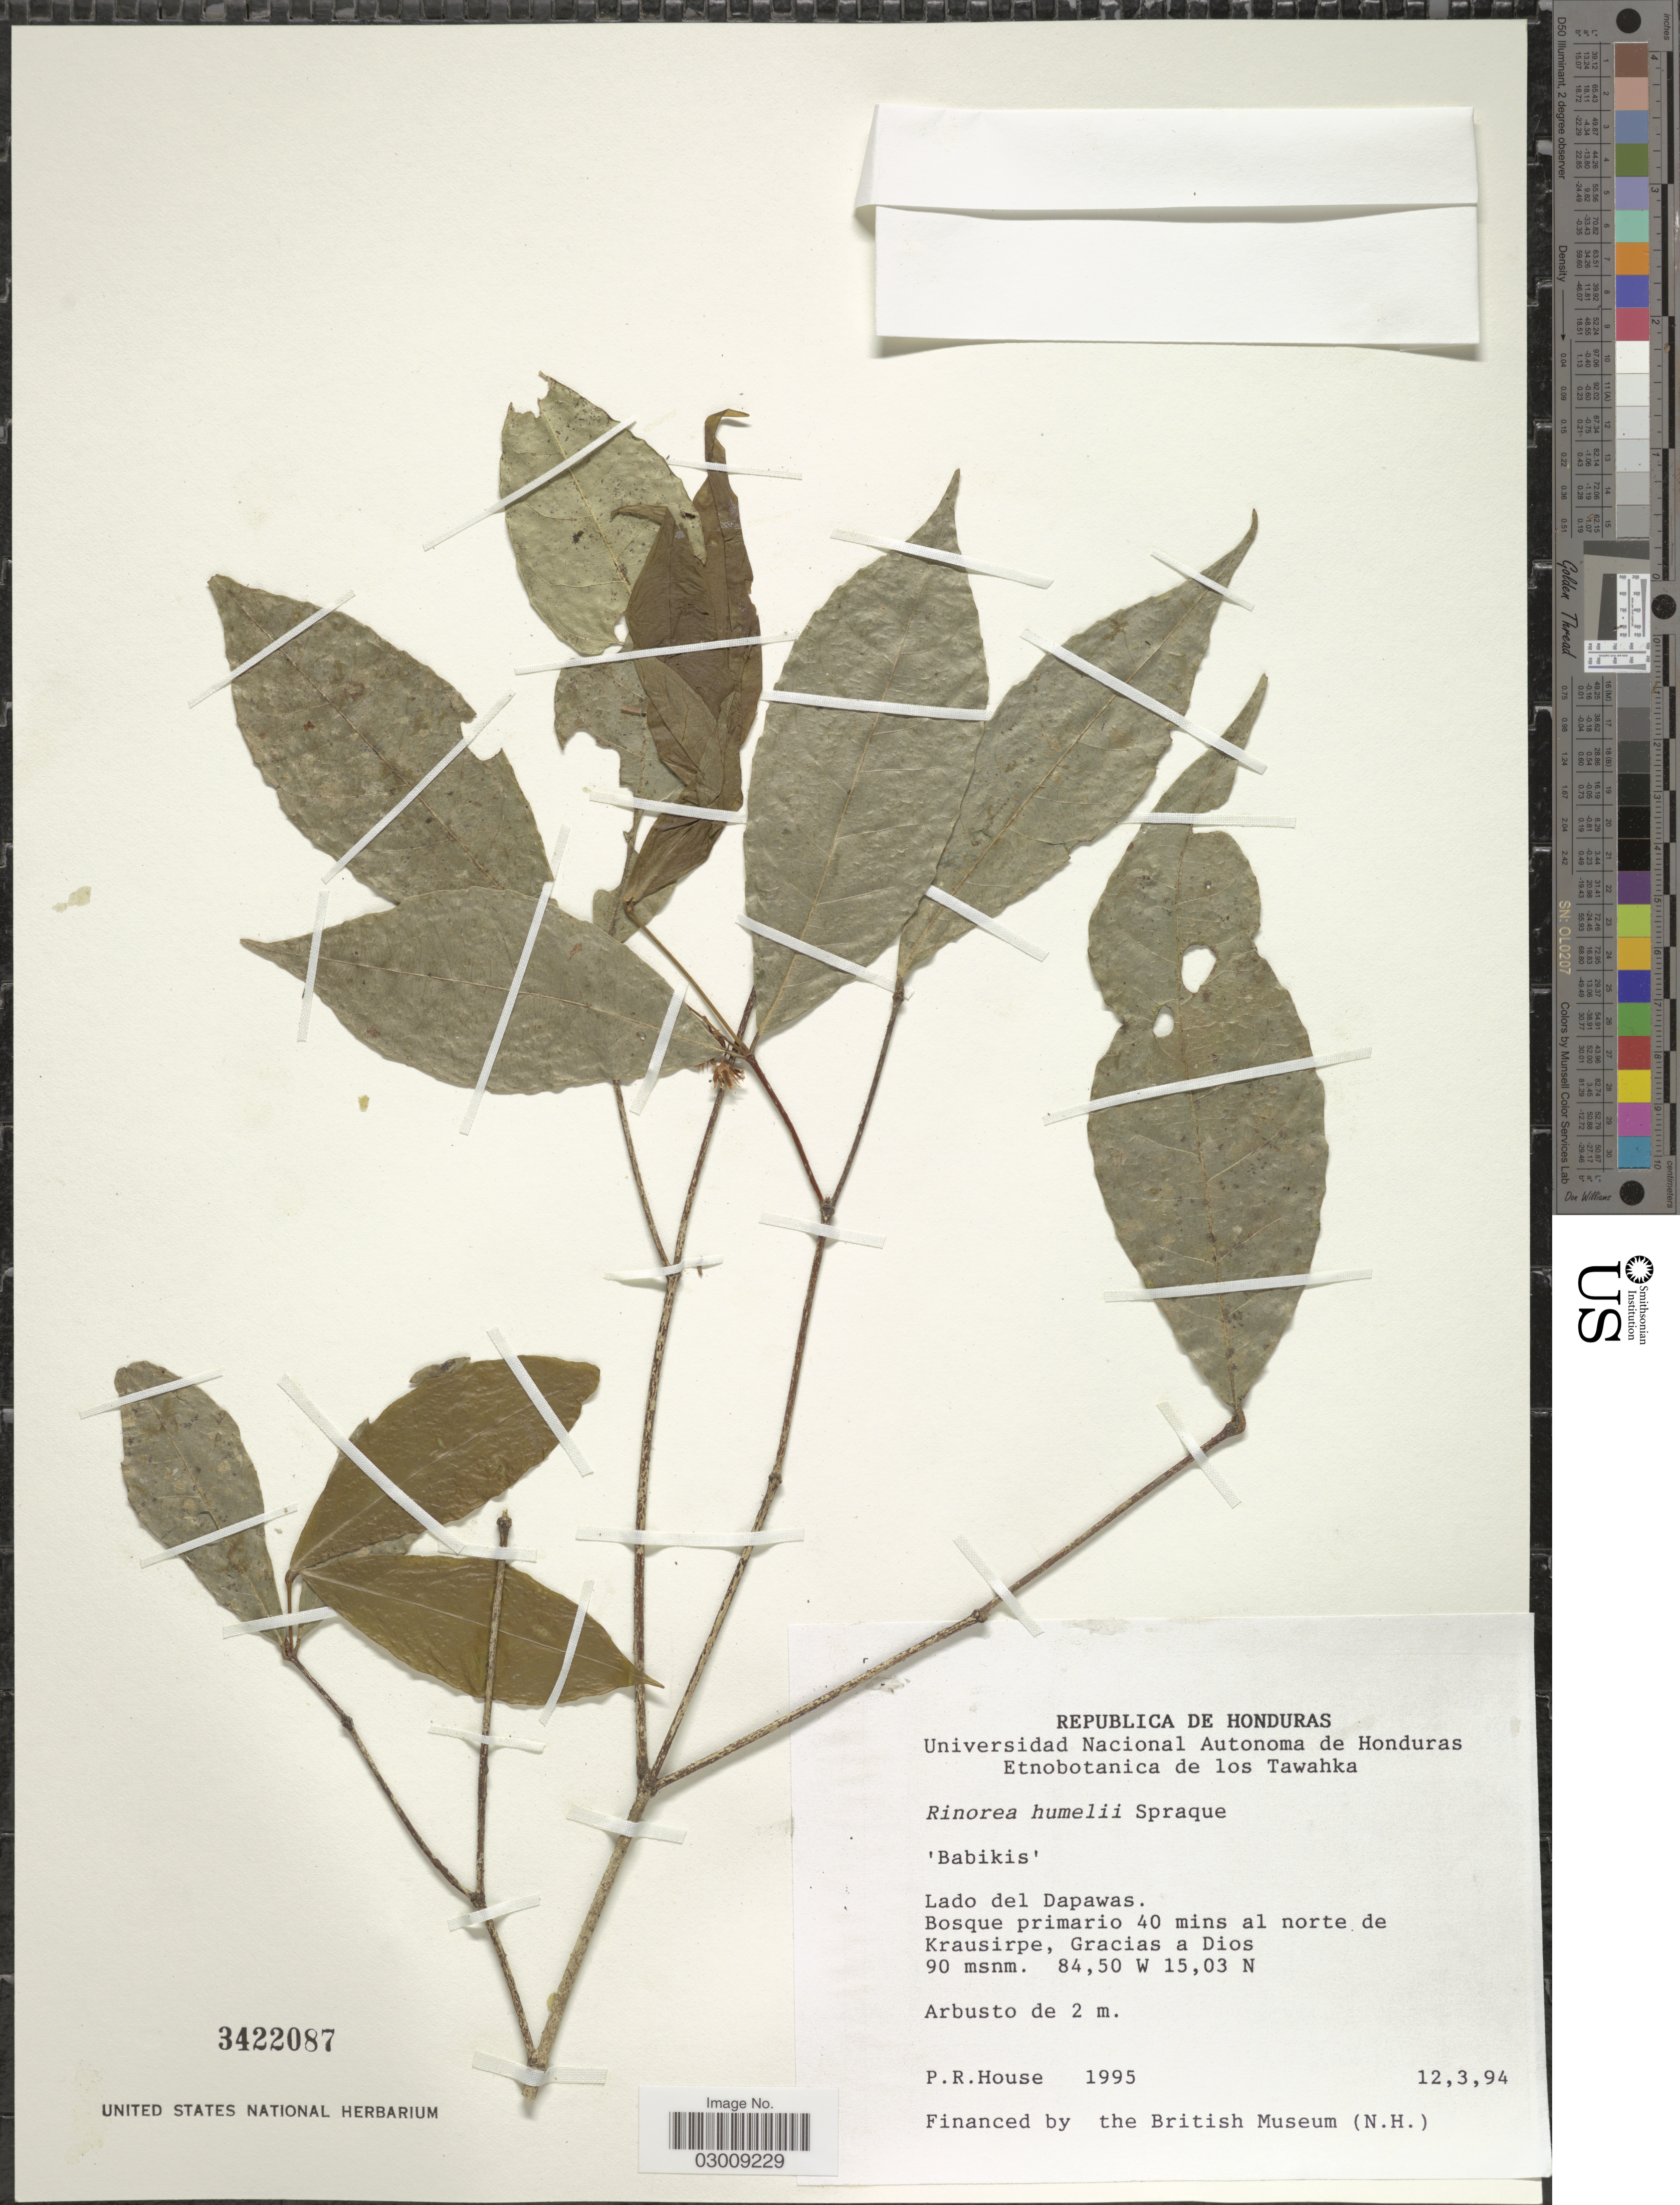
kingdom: Plantae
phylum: Tracheophyta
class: Magnoliopsida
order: Malpighiales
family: Violaceae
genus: Rinorea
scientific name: Rinorea hummelii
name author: Sprague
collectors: P. R. House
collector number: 1995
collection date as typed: Transcribed d/m/y: 12/3/94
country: Honduras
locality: Republica de Honduras. Lado del Dapawas. Bosque primario 40 mins al norte de Krausirpe, Gracias a Dios.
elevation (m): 90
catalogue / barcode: US 3422087